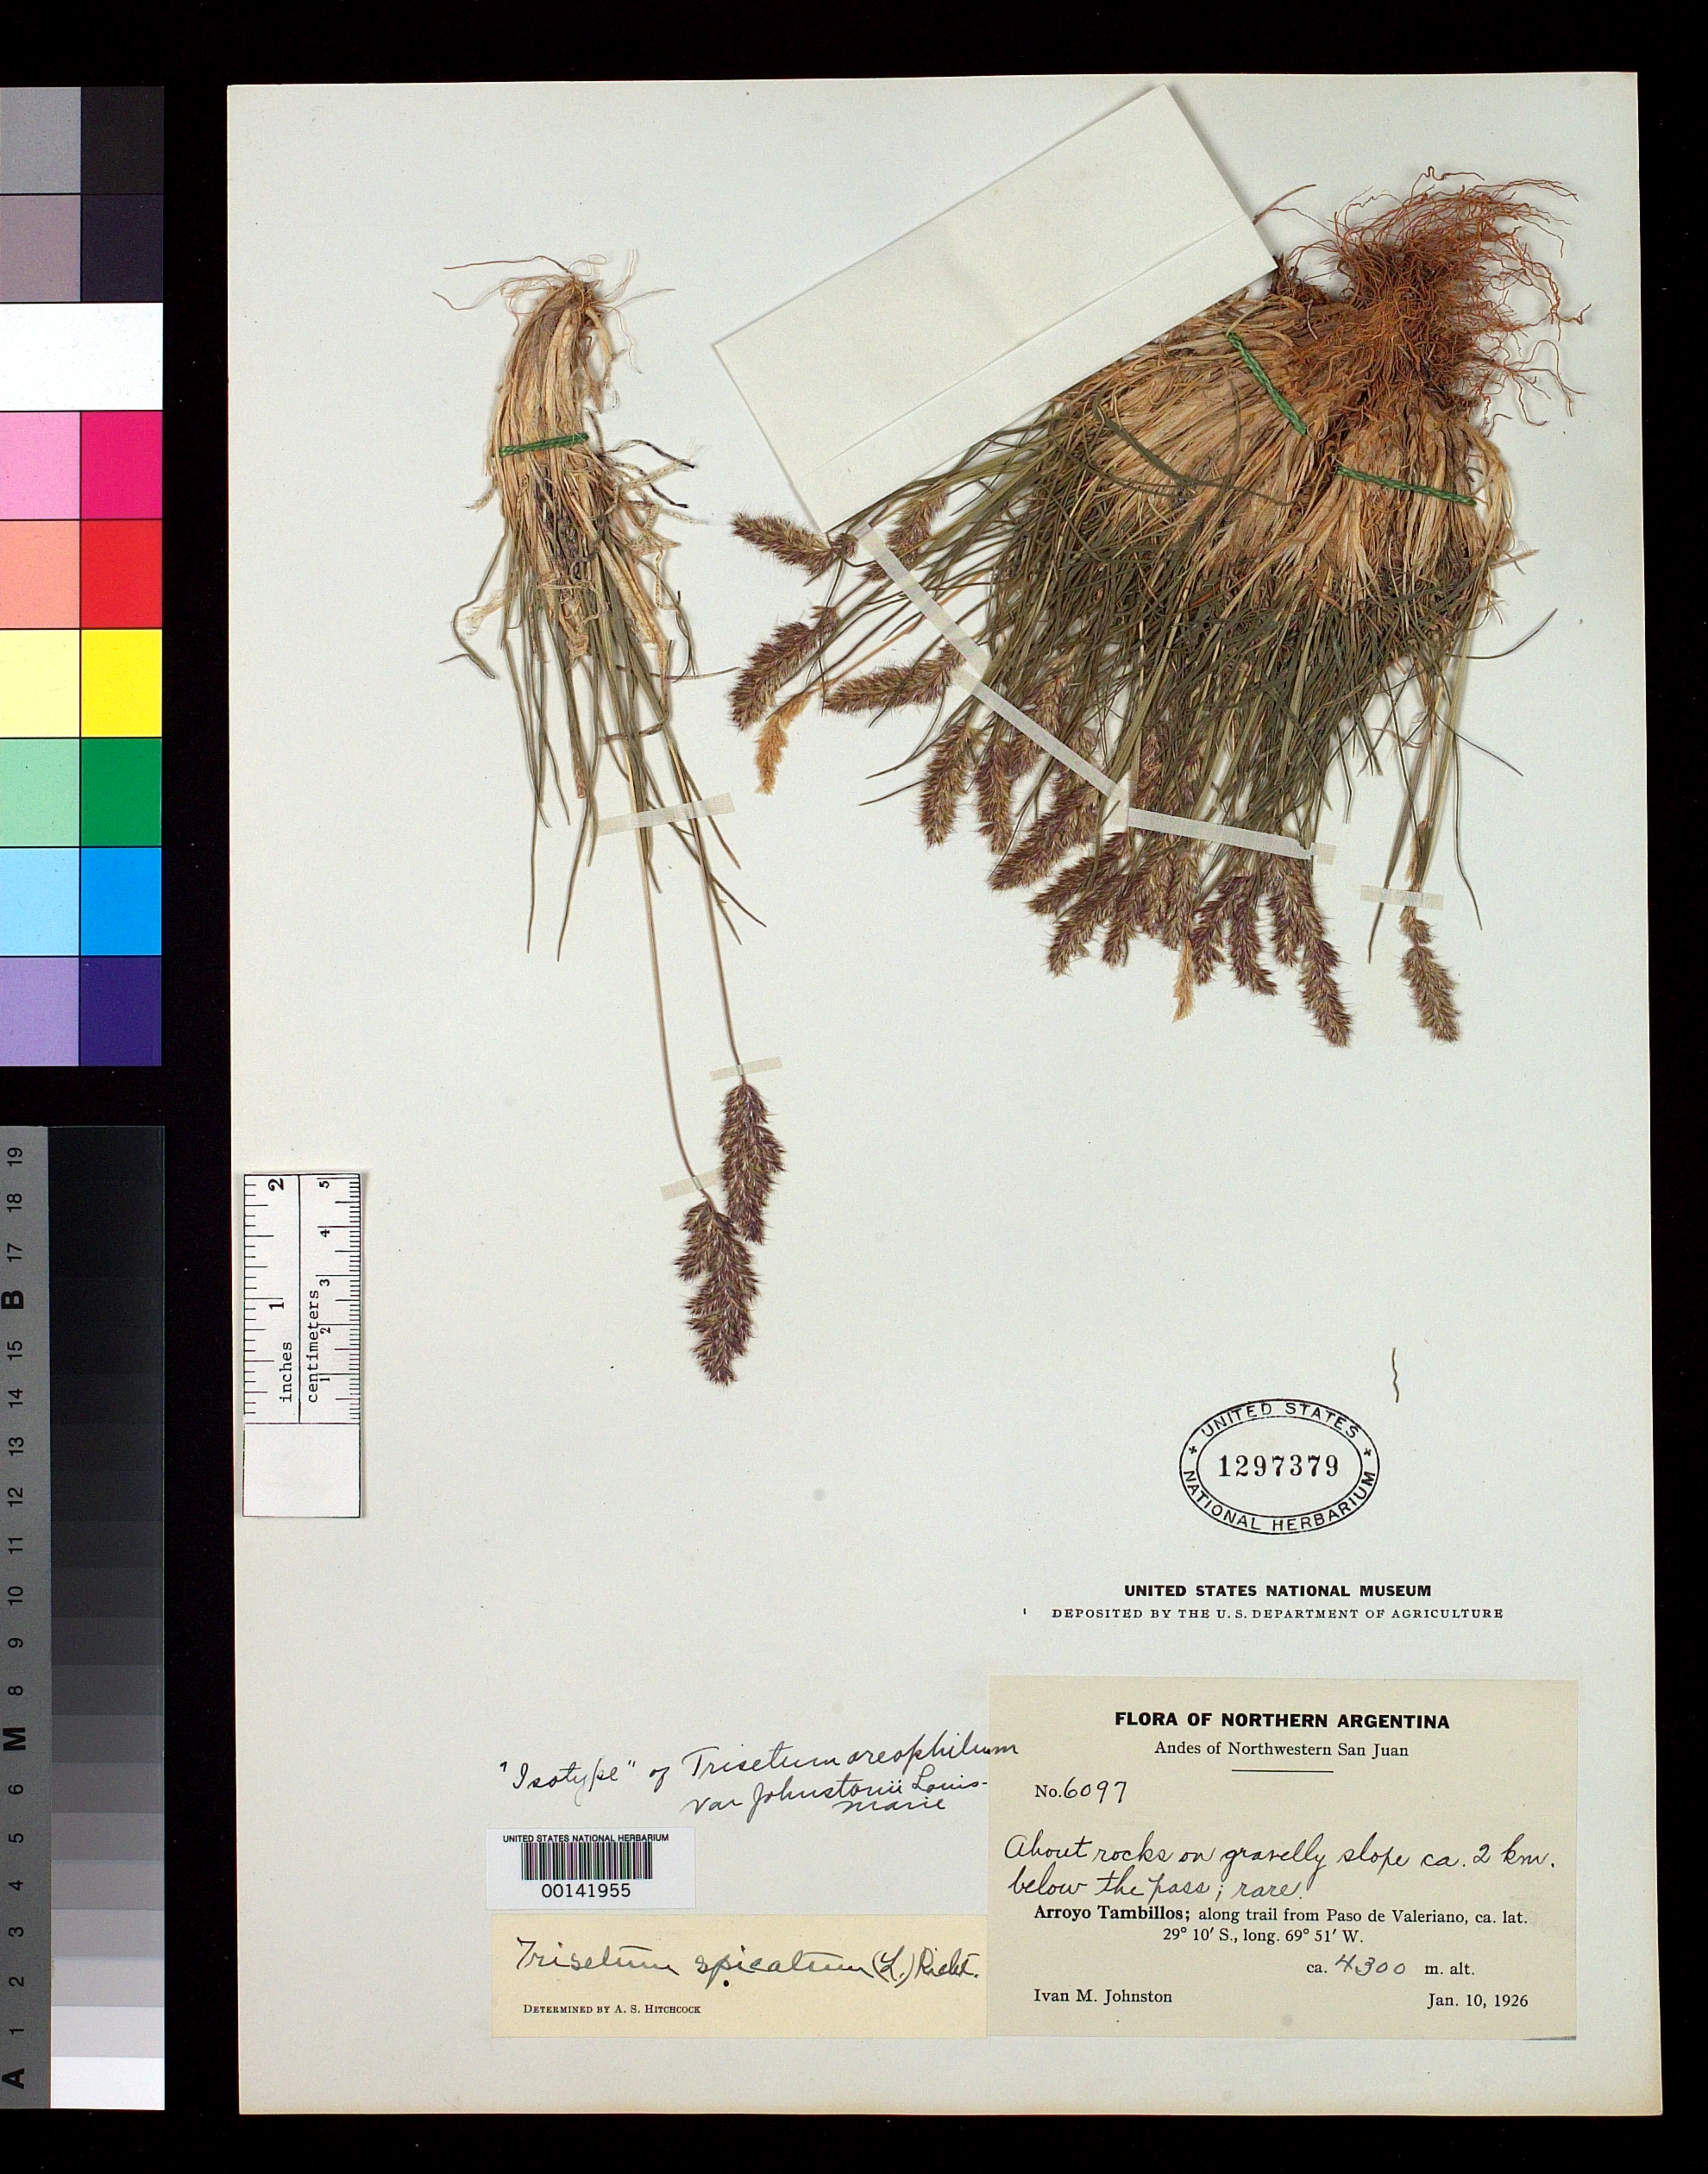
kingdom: Plantae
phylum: Tracheophyta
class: Liliopsida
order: Poales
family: Poaceae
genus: Trisetum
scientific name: Trisetum oreophilum var. johnstonii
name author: Louis-Marie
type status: Isotype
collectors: I.M. Johnston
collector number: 6097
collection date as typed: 10 Jan 1926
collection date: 1926-01-10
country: Argentina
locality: San Juan Arroyo Tambillos.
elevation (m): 4300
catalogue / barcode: US 1297379